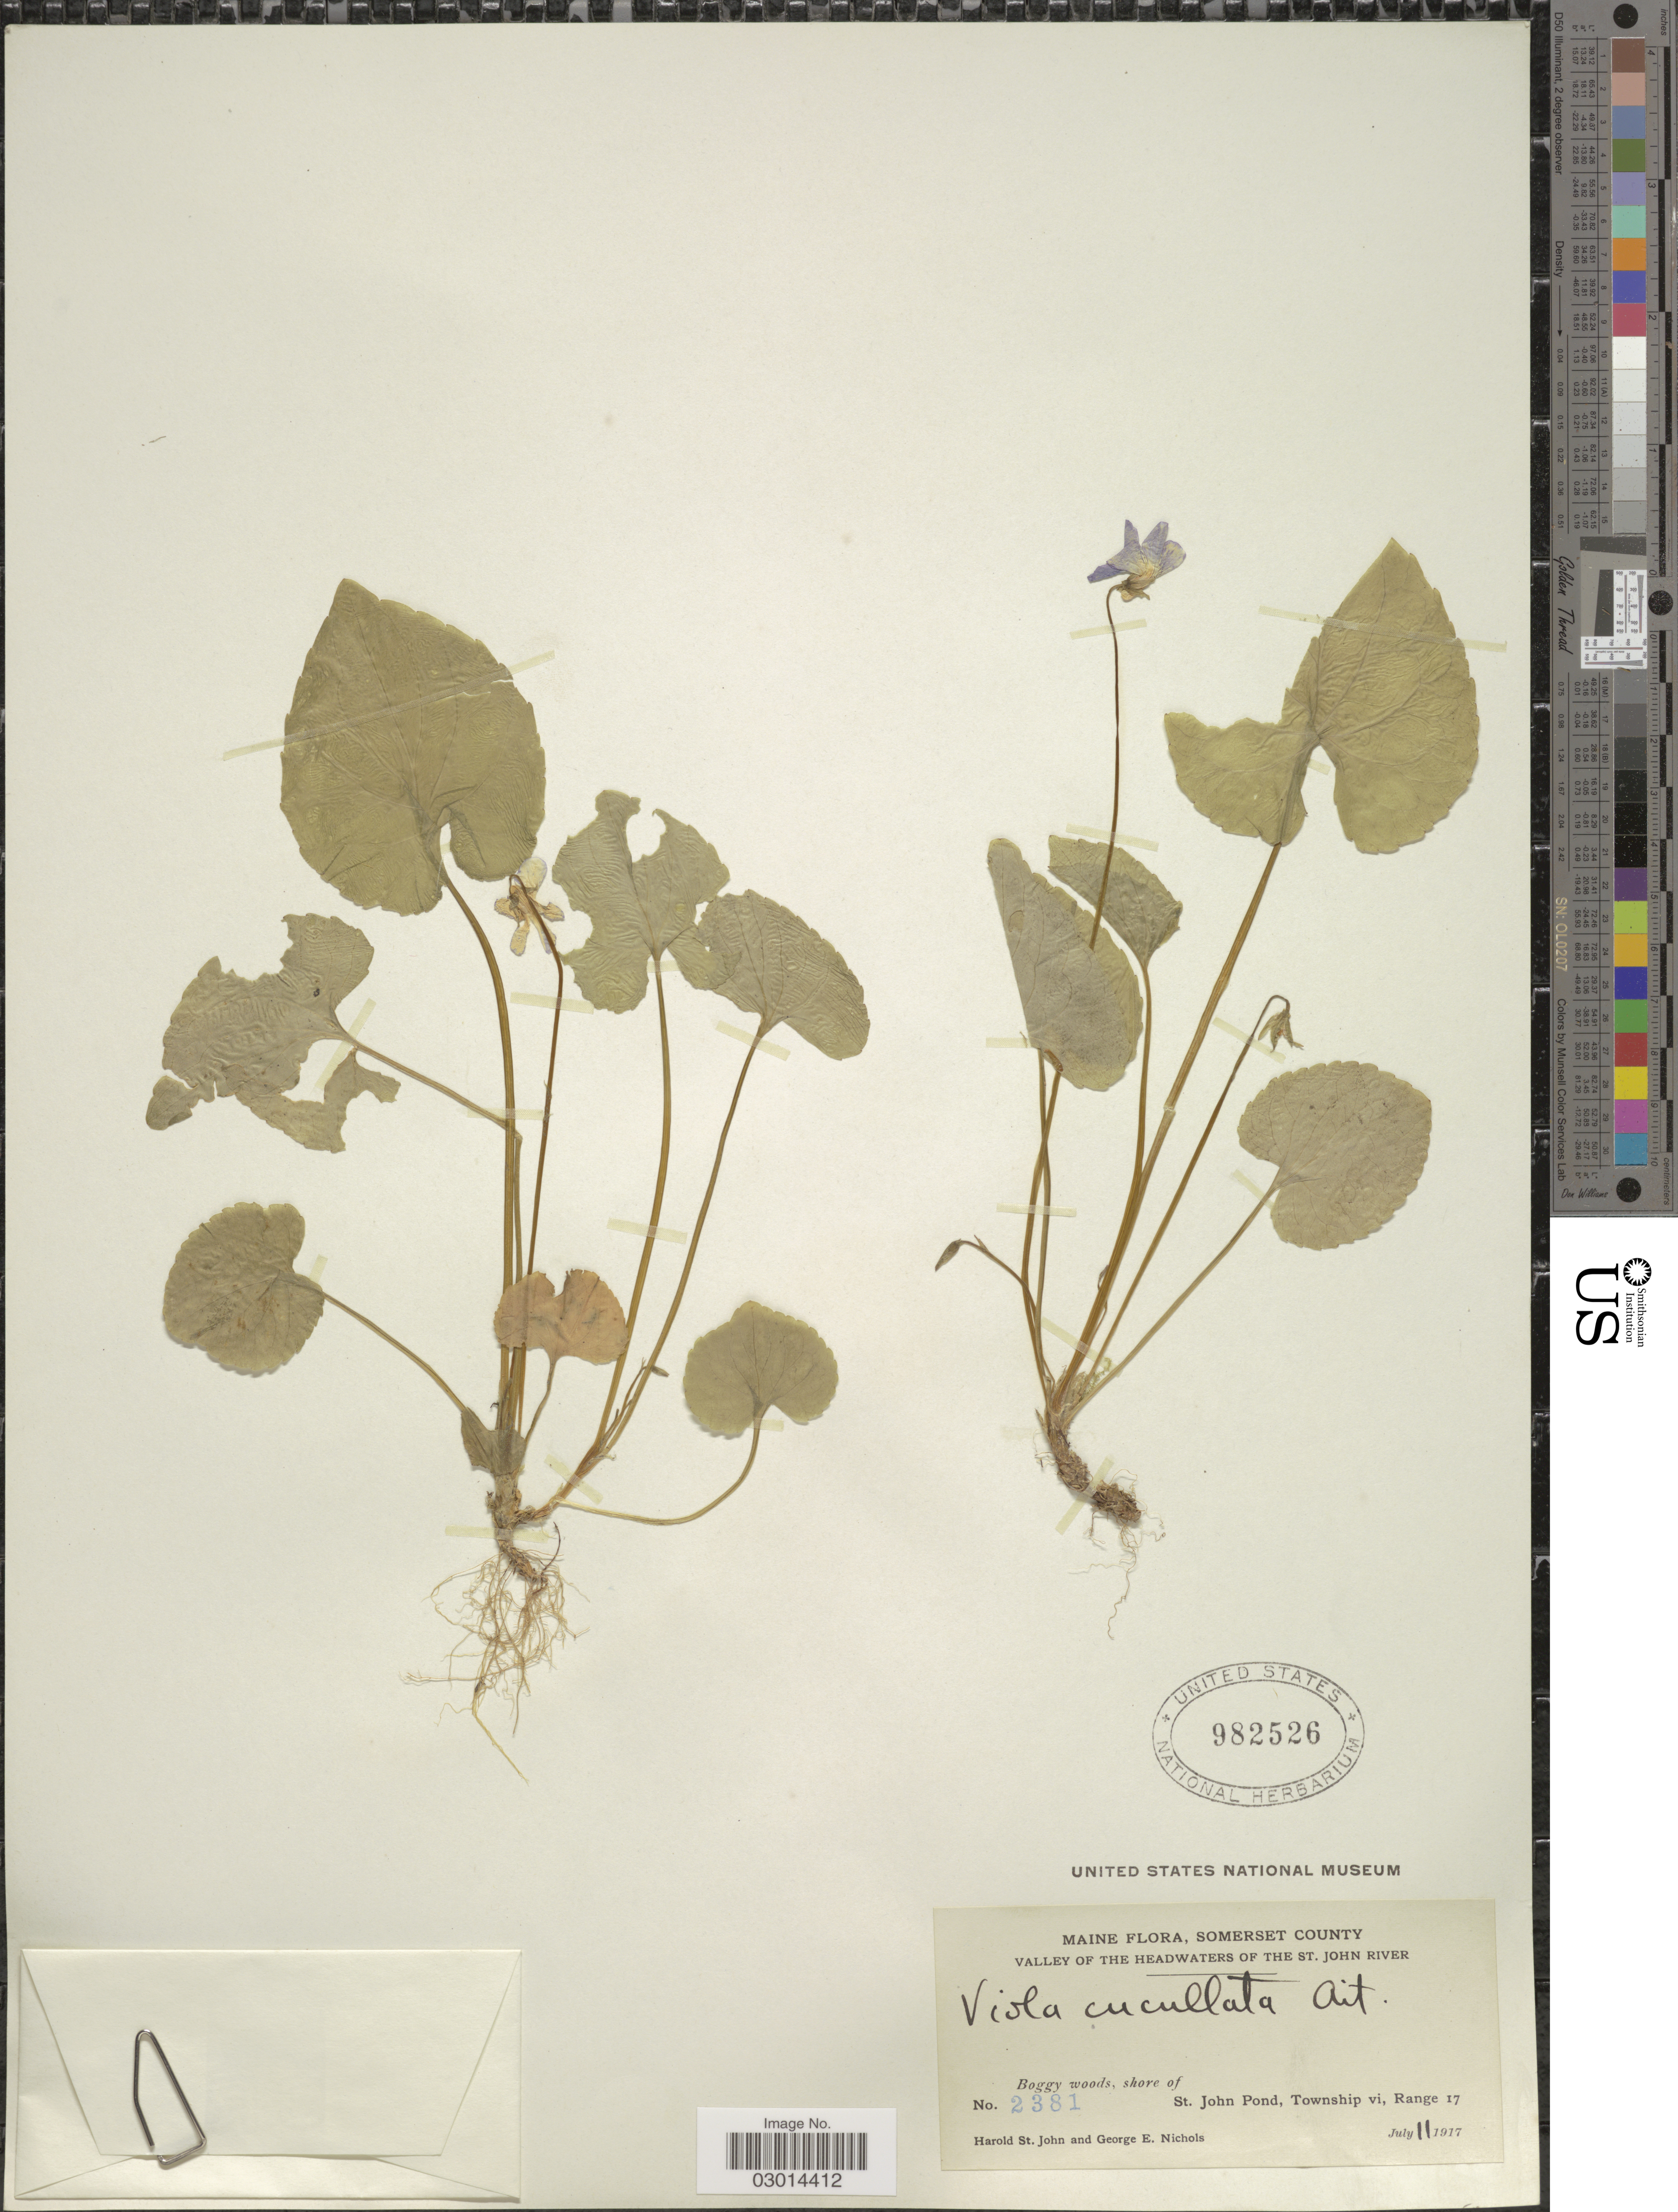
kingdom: Plantae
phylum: Tracheophyta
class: Magnoliopsida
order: Malpighiales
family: Violaceae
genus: Viola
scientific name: Viola cucullata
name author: Aiton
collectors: H. St. John & G. E. Nichols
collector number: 2381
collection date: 1917-07-11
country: United States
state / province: Maine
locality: Somerset County, Valley of The Headwaters of The St. John River, Boggy woods, shore of St. John Pond, Township vi, Range 17.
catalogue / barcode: US 982526